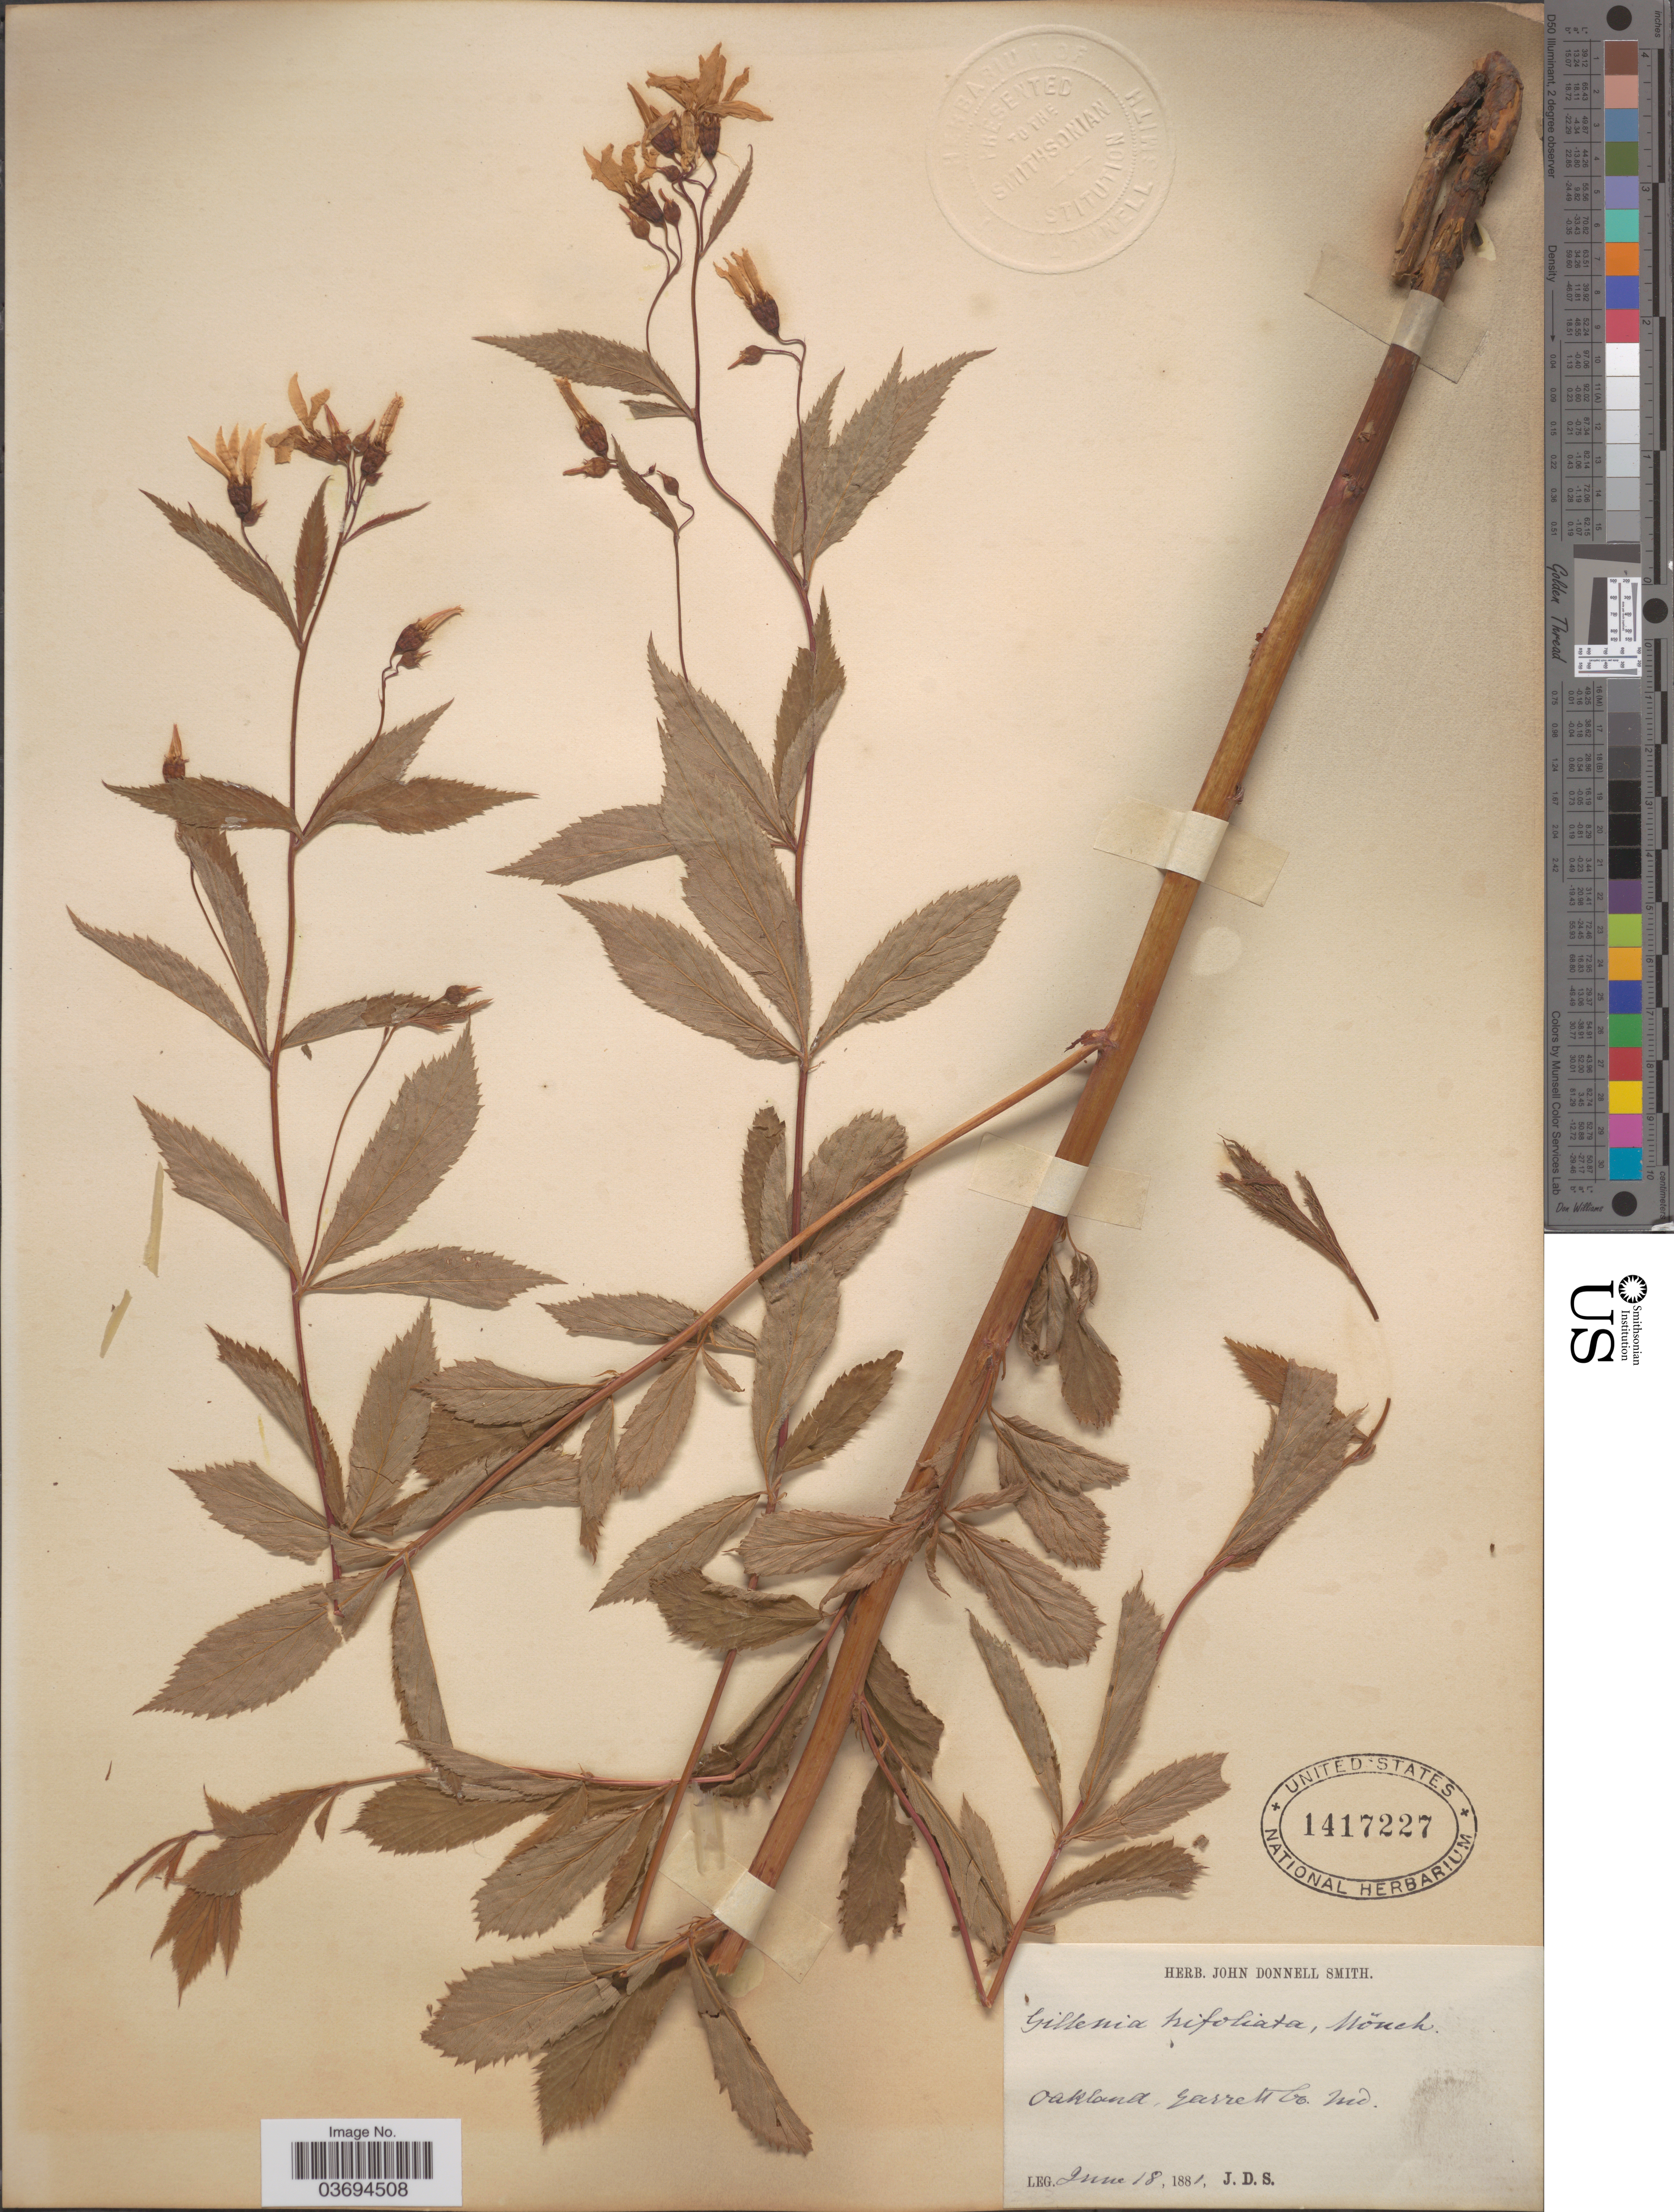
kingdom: Plantae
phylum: Tracheophyta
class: Magnoliopsida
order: Rosales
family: Rosaceae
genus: Gillenia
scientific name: Gillenia trifoliata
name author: (L.) Moench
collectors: J. Donnell Smith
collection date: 1881-06-18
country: United States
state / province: Maryland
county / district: Garrett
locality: Oakland, Garrett Co.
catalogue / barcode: US 1417227